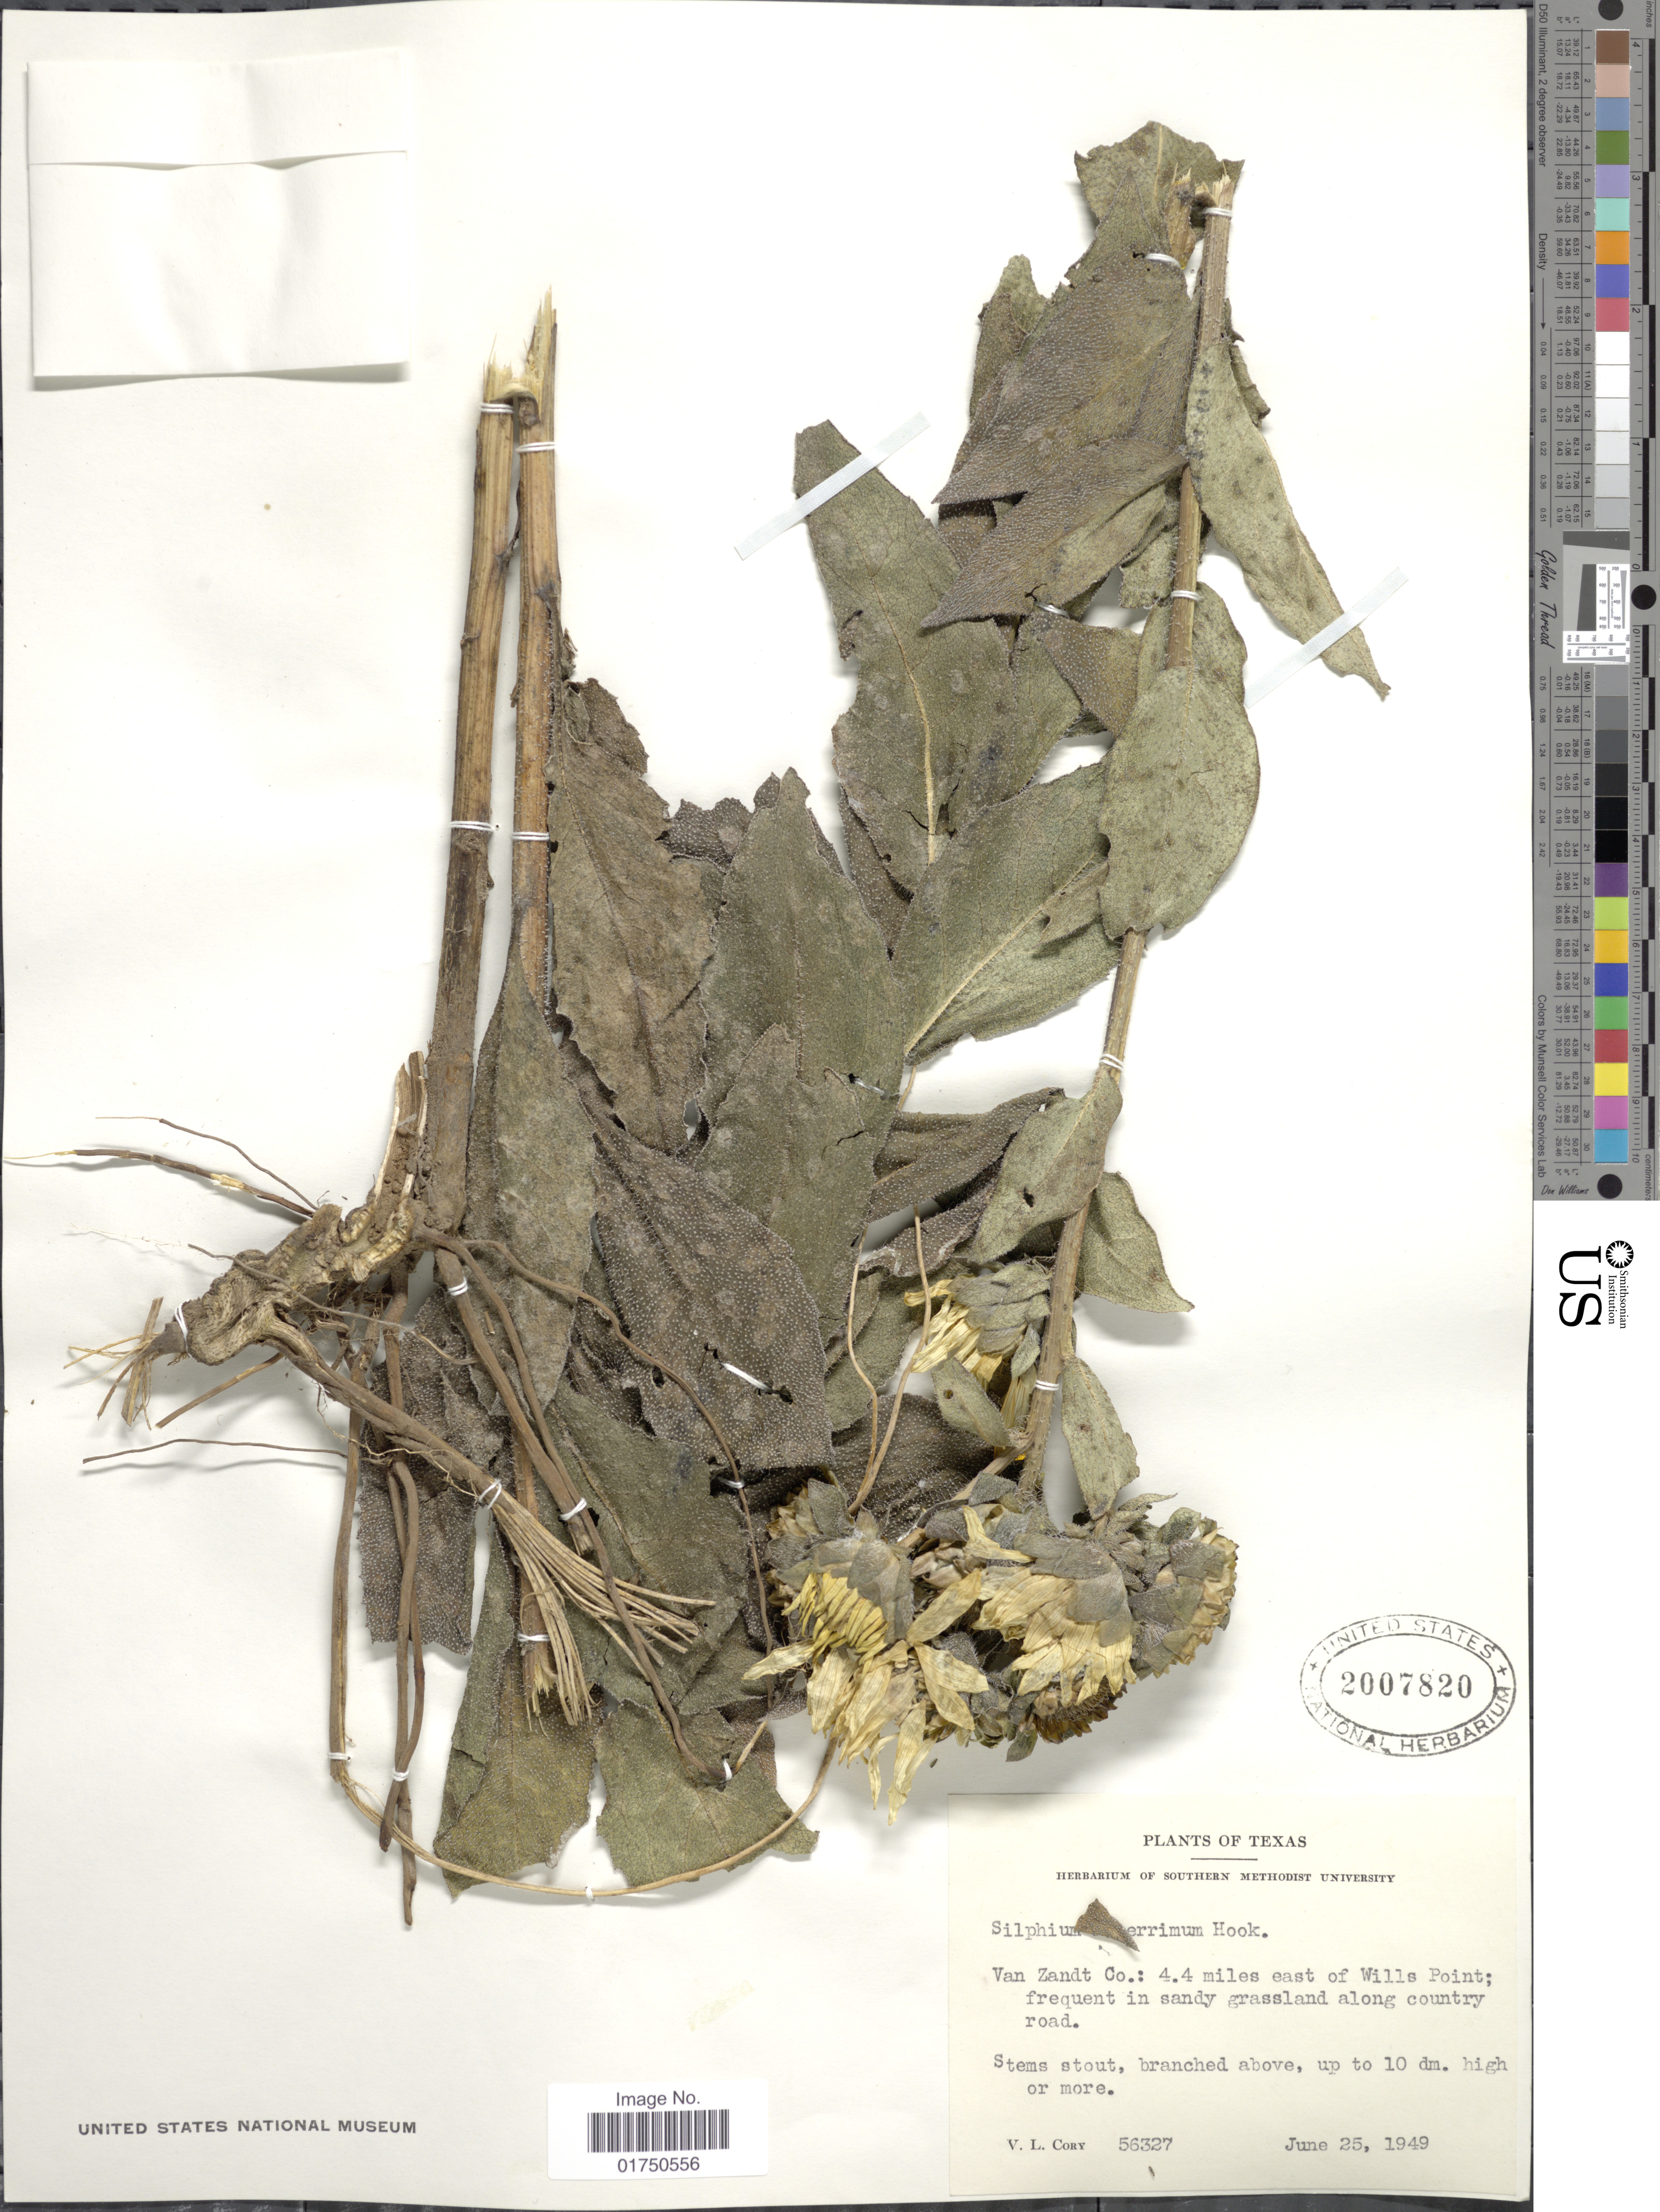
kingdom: Plantae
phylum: Tracheophyta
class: Magnoliopsida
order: Asterales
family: Asteraceae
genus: Silphium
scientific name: Silphium asperrimum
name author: Hook.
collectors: V. Cory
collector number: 56327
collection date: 1949-06-25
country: United States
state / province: Texas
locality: Van Zandt Co.: 4.4 miles east of Wills Point; frequent in sandy grassland along country road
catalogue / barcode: US 2007820